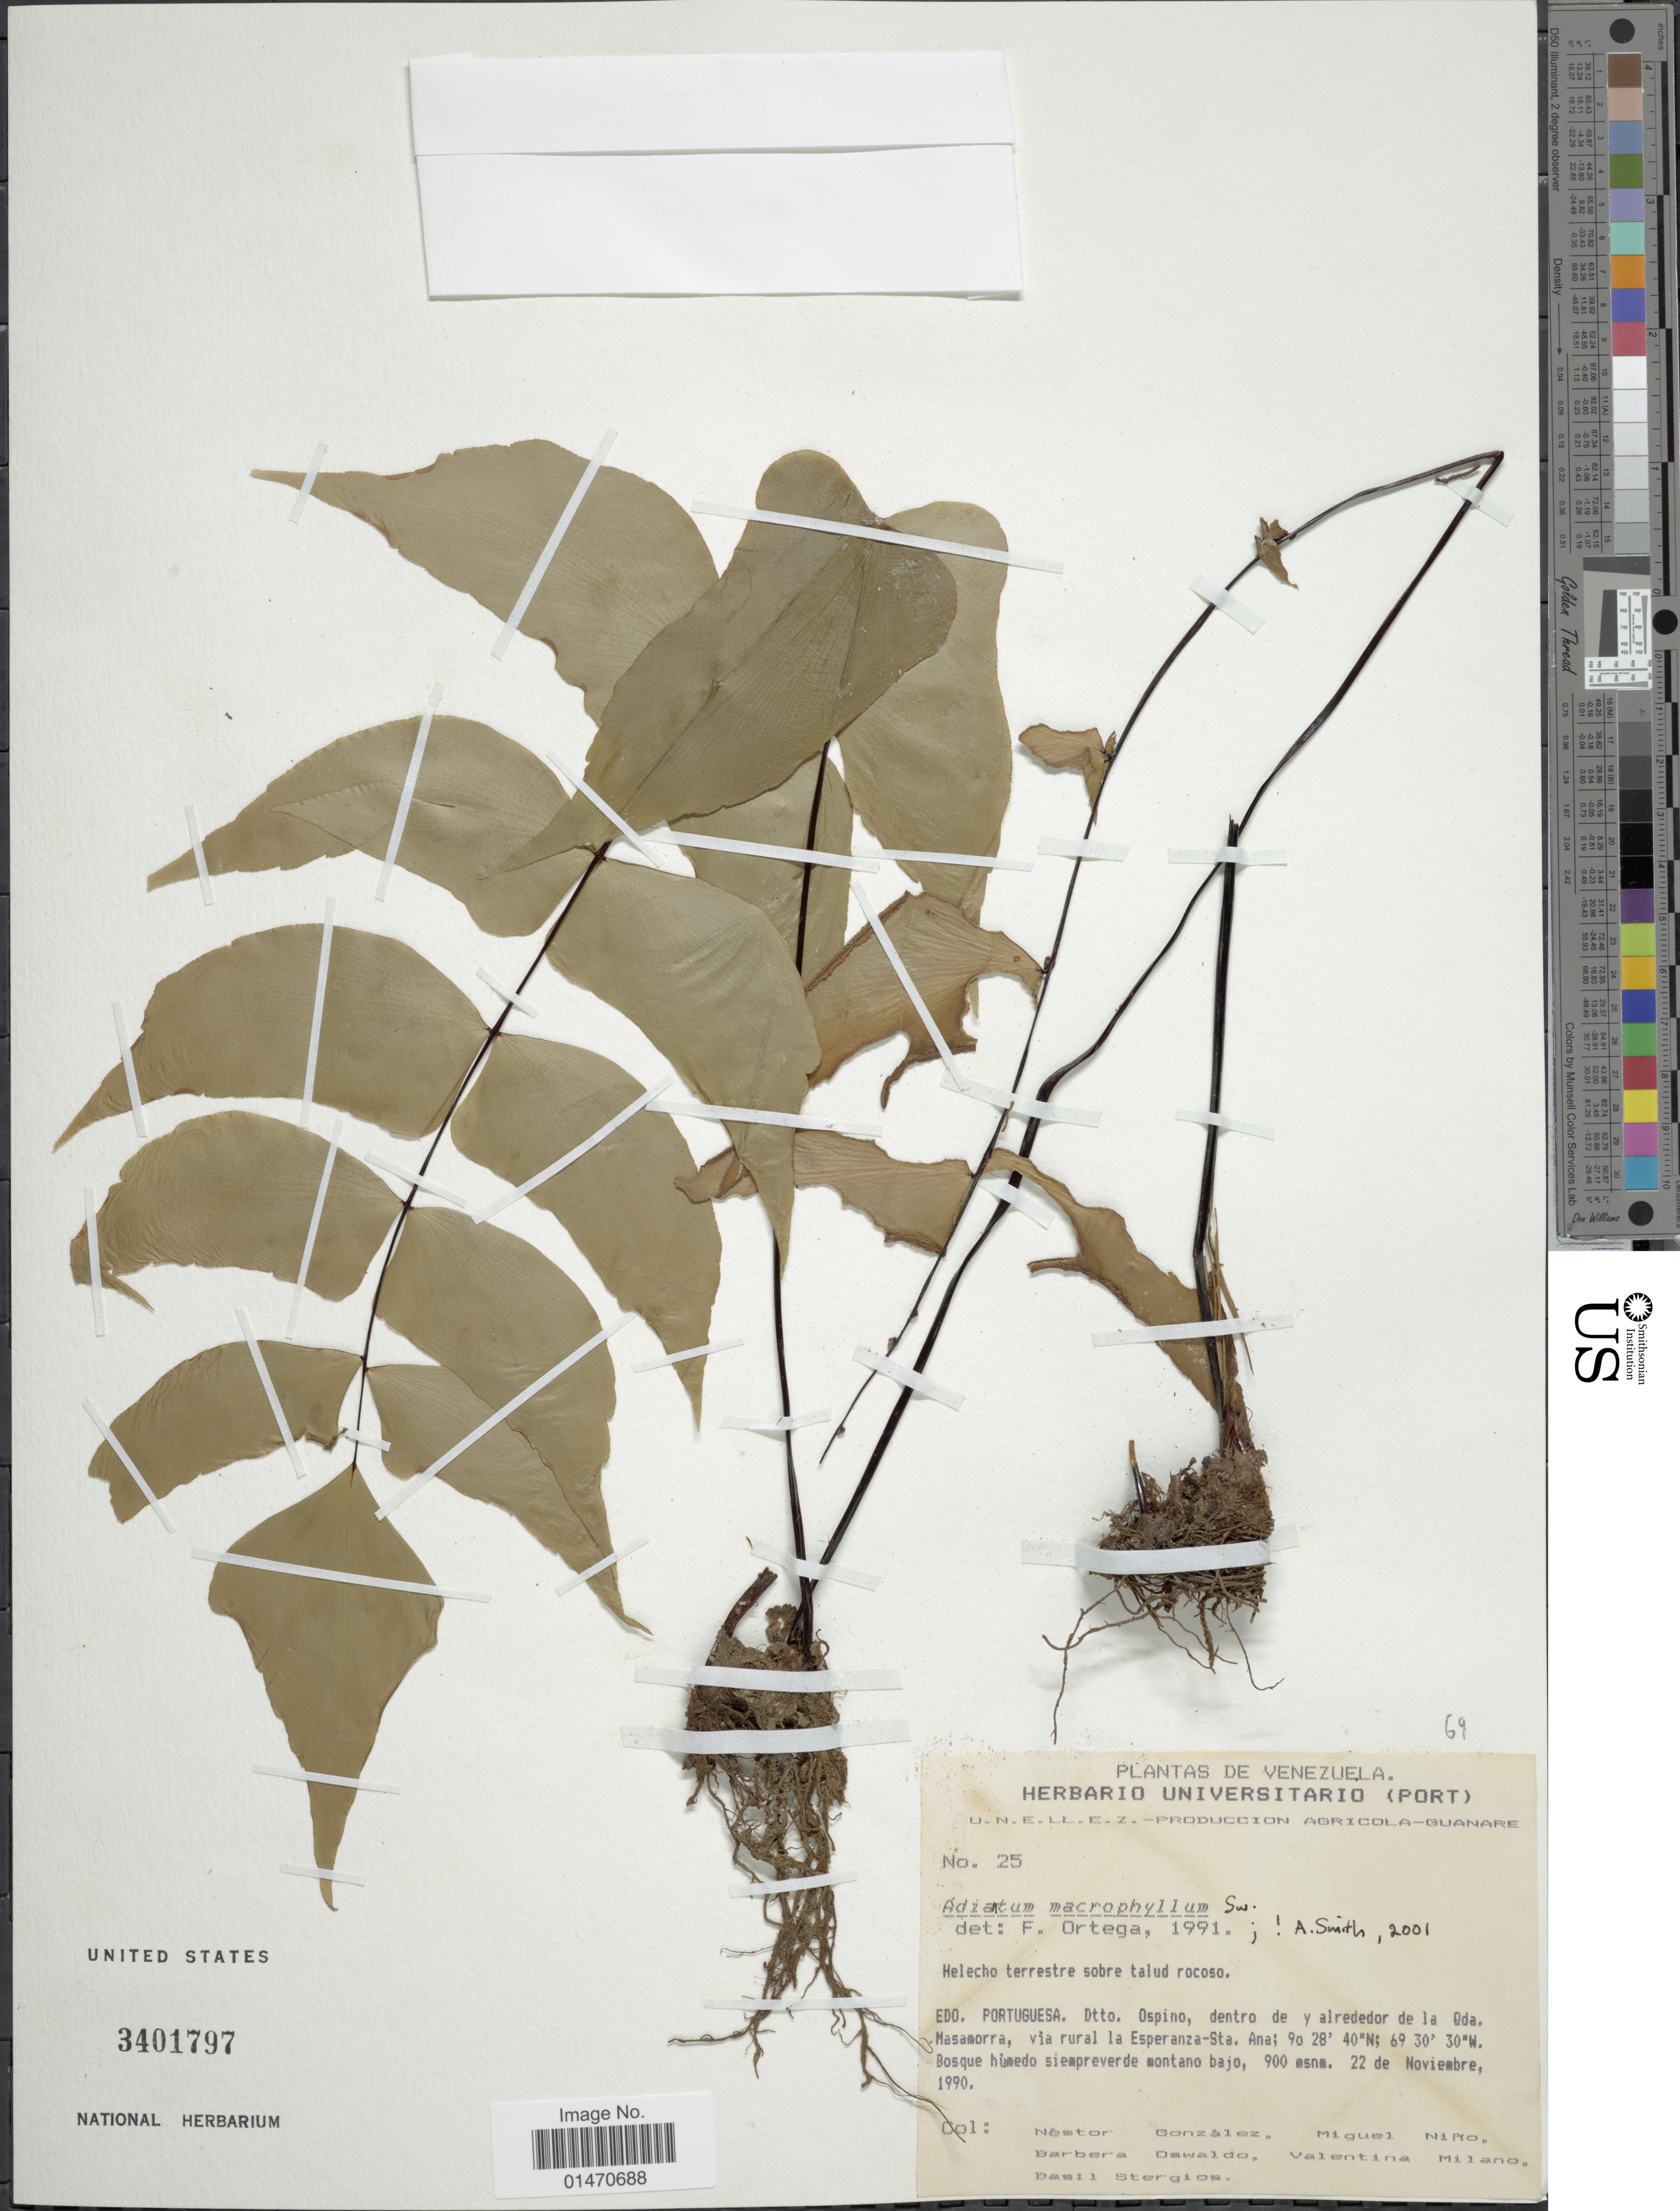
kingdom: Plantae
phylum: Tracheophyta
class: Polypodiopsida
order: Polypodiales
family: Pteridaceae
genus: Adiantum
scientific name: Adiantum macrophyllum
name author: Sw.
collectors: N. Gonzalez, S. M. Niño, B. Oswaldo, V. Milano & B. G. Stergios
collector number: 25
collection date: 1990-11-22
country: Venezuela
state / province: Portuguesa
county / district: Ospino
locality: Qda. Masamorra, via rural Esperanza-Sta. Ana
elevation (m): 900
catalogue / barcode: US 3401797